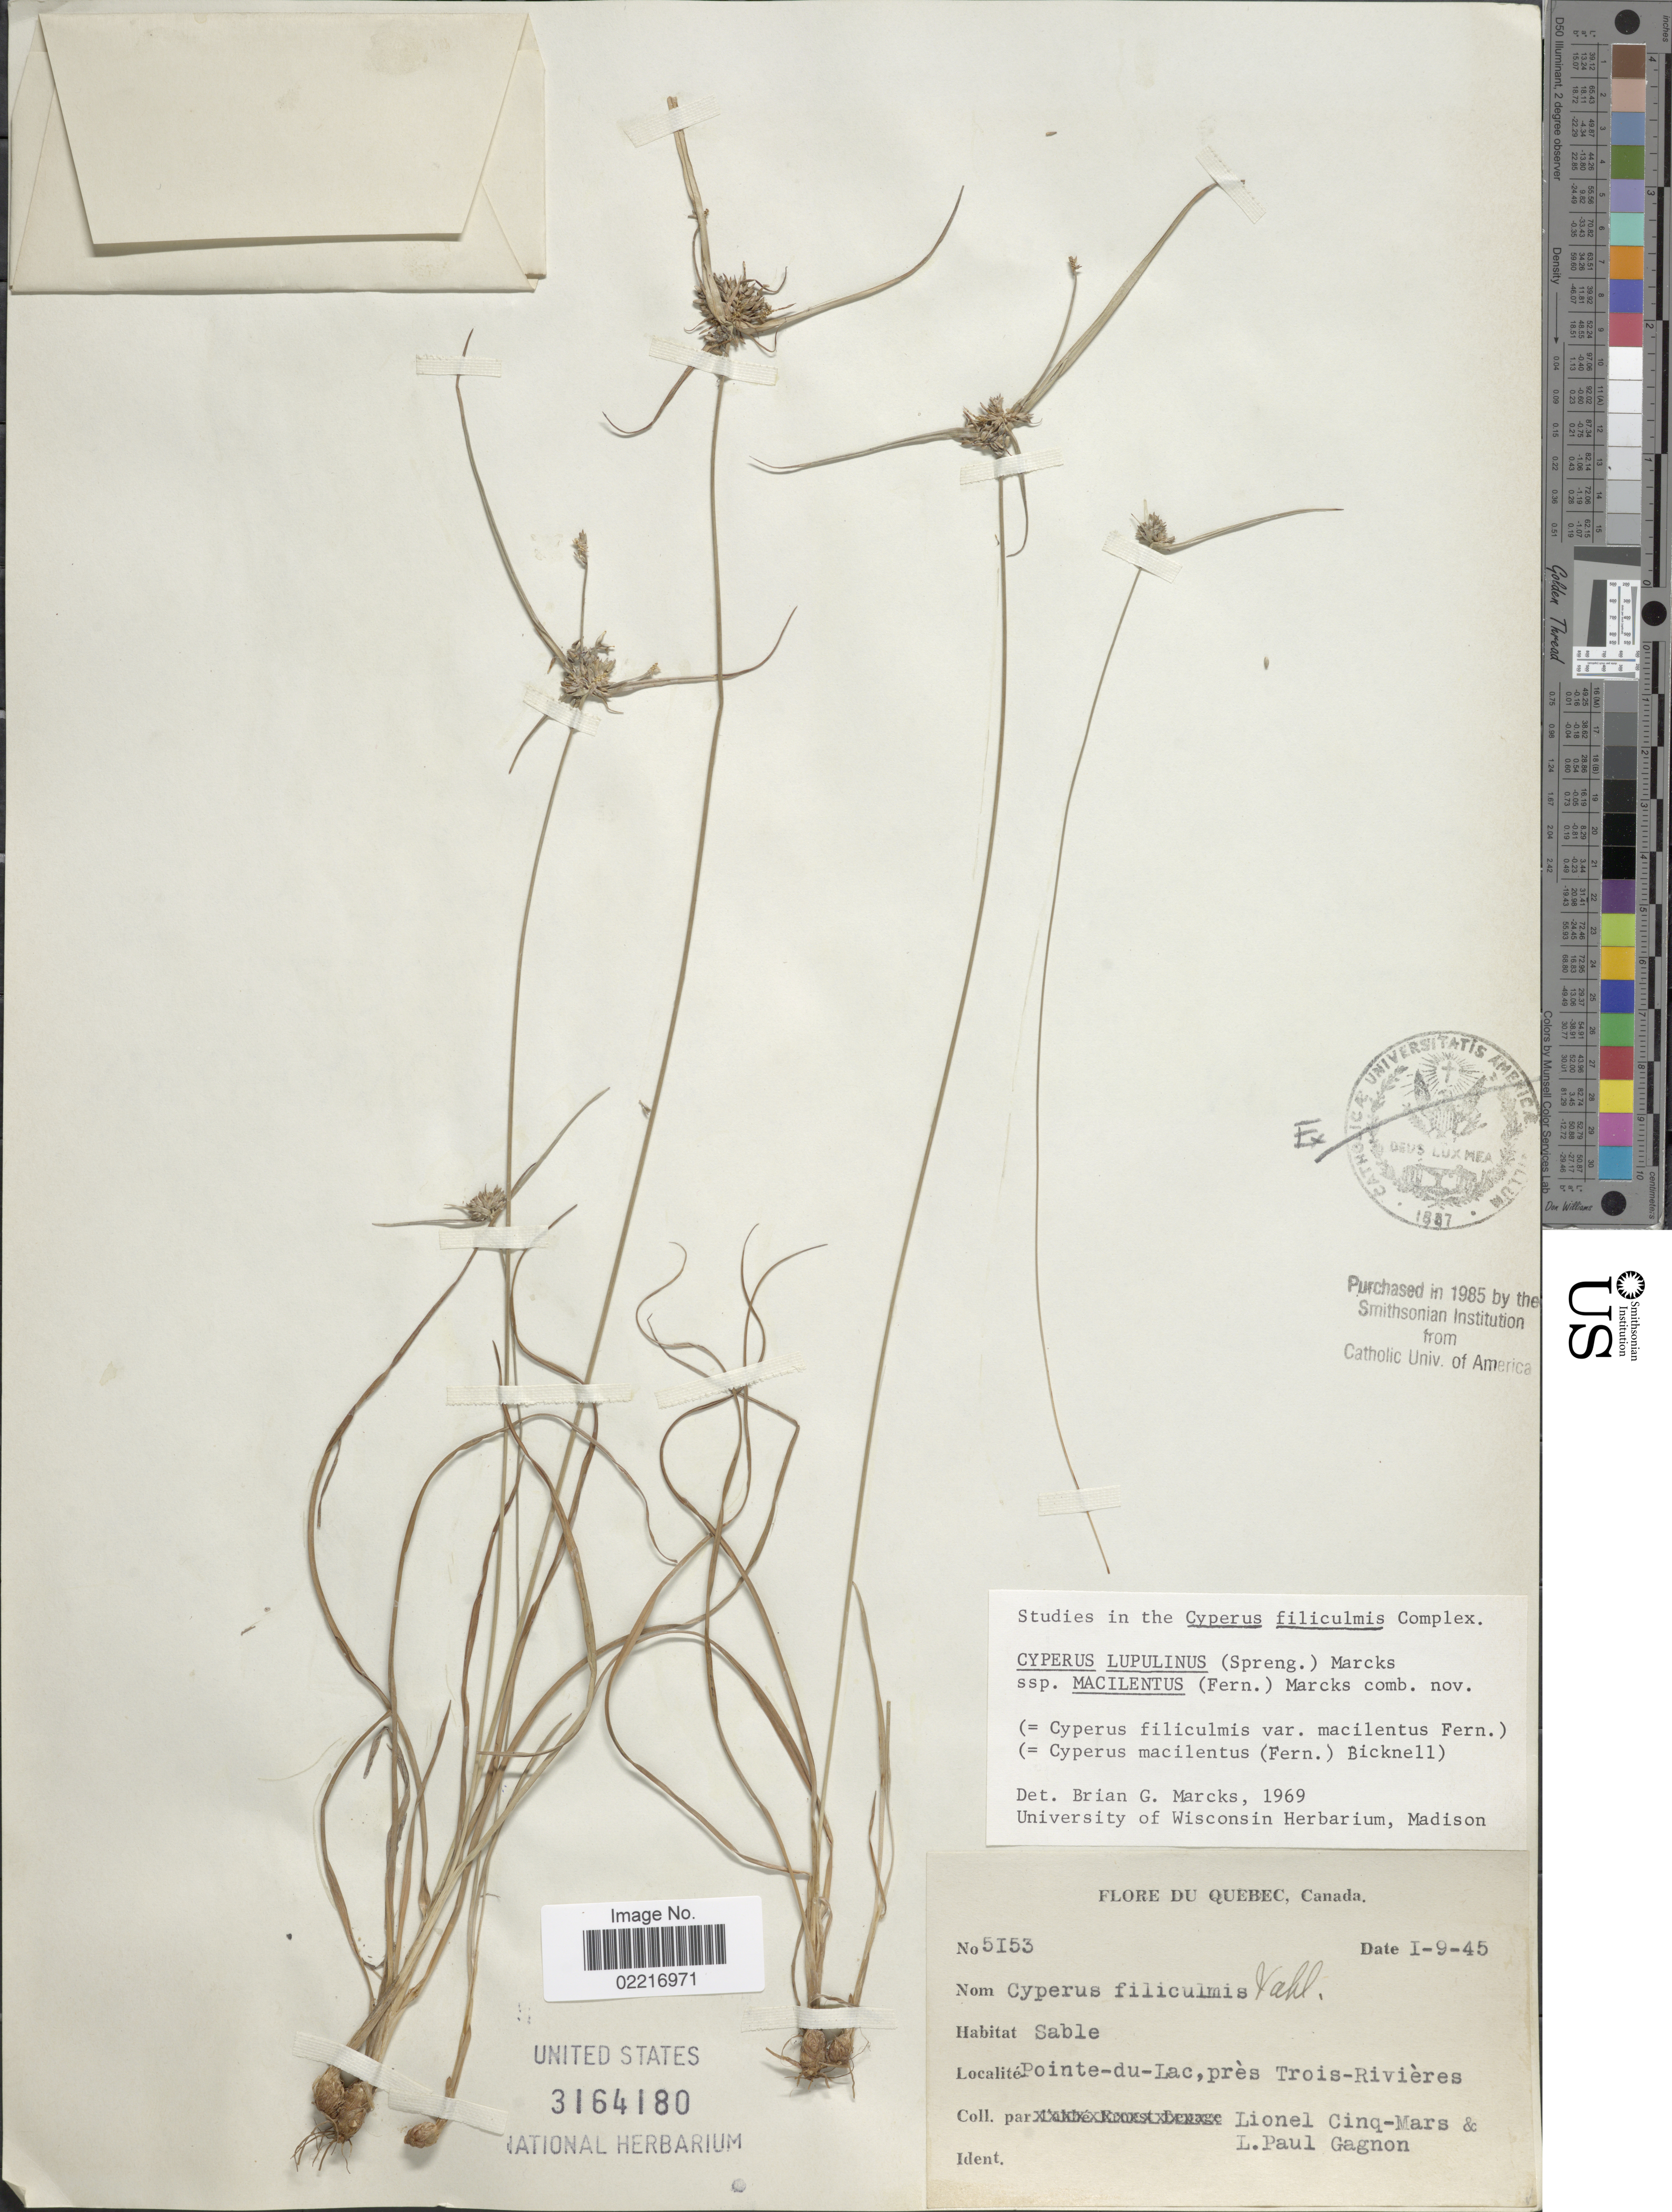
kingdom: Plantae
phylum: Tracheophyta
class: Liliopsida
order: Poales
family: Cyperaceae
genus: Cyperus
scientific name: Cyperus lupulinus subsp. macilentus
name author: (Fernald) Marcks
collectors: L. Clinq-Mars & L. Gagnon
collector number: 5153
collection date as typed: Transcribed d/m/y: 9/1/45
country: Canada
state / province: Quebec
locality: Pointe-du-Lac, pres Trois-Rivieres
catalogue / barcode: US 3164180